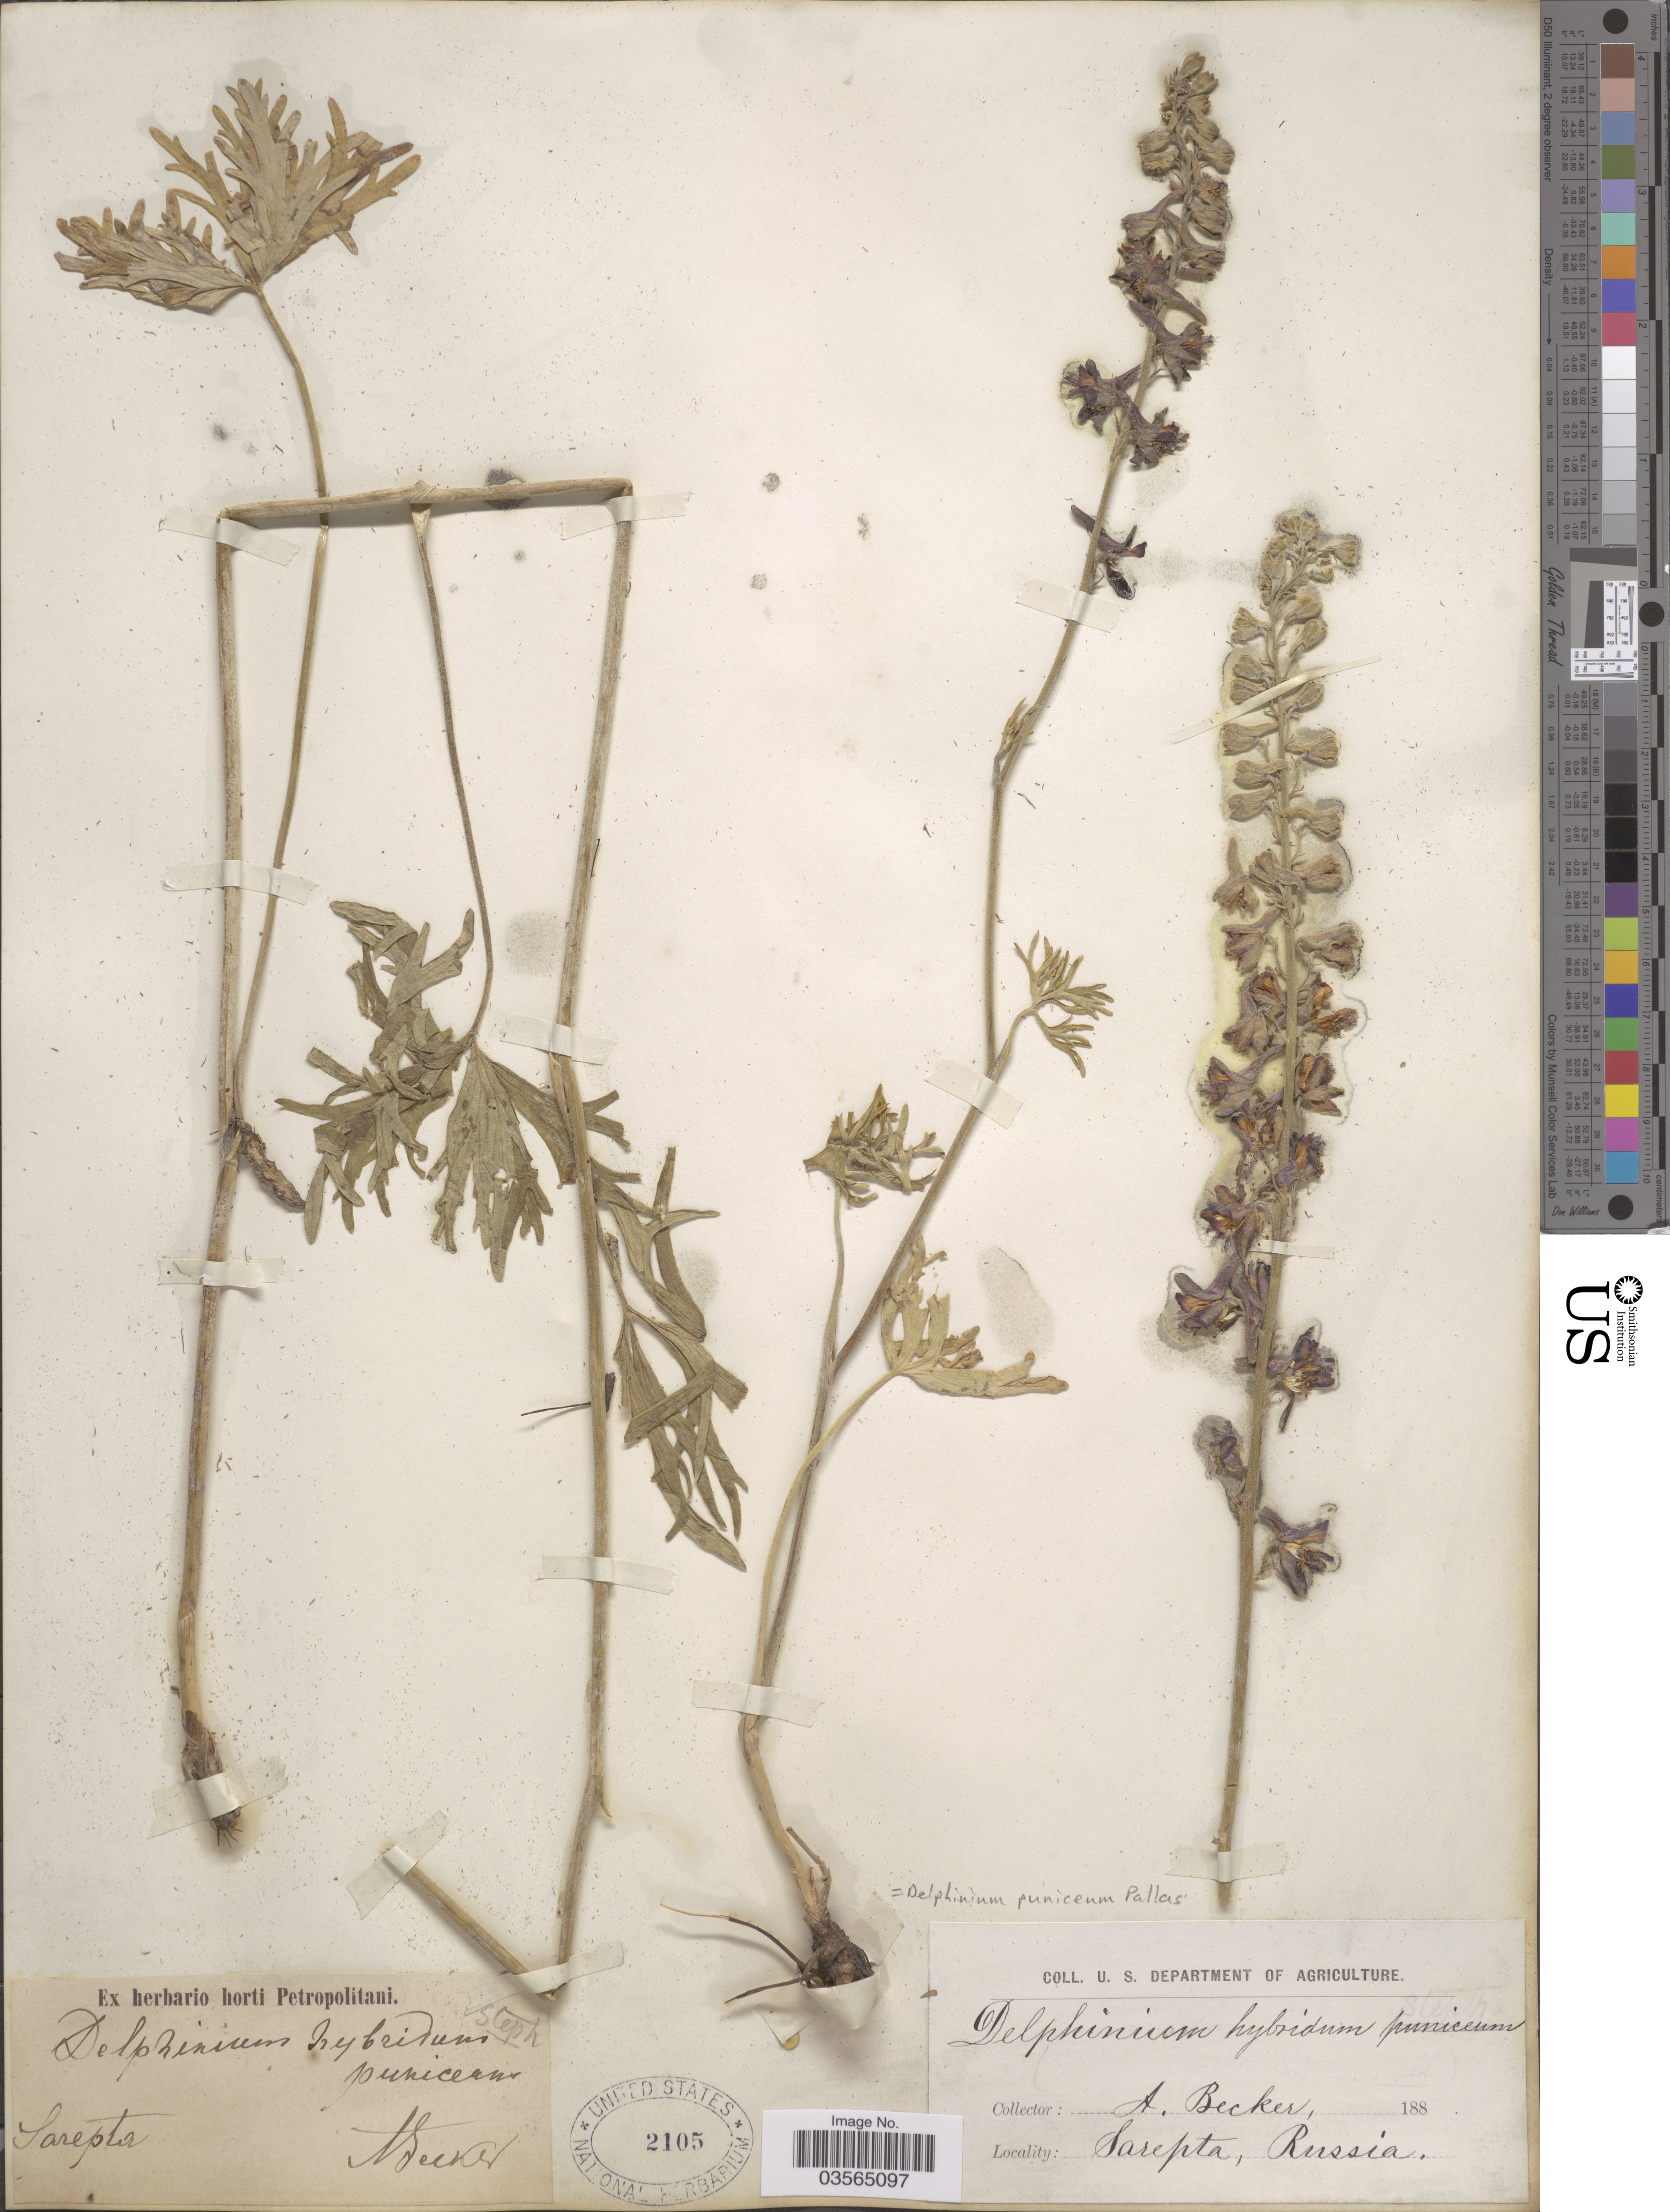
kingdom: Plantae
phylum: Tracheophyta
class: Magnoliopsida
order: Ranunculales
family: Ranunculaceae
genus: Delphinium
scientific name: Delphinium puniceum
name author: Pall.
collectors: A. Becker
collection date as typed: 188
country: Russian Federation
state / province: Volgograd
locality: Sarepta. Russia.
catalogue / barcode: US 2105